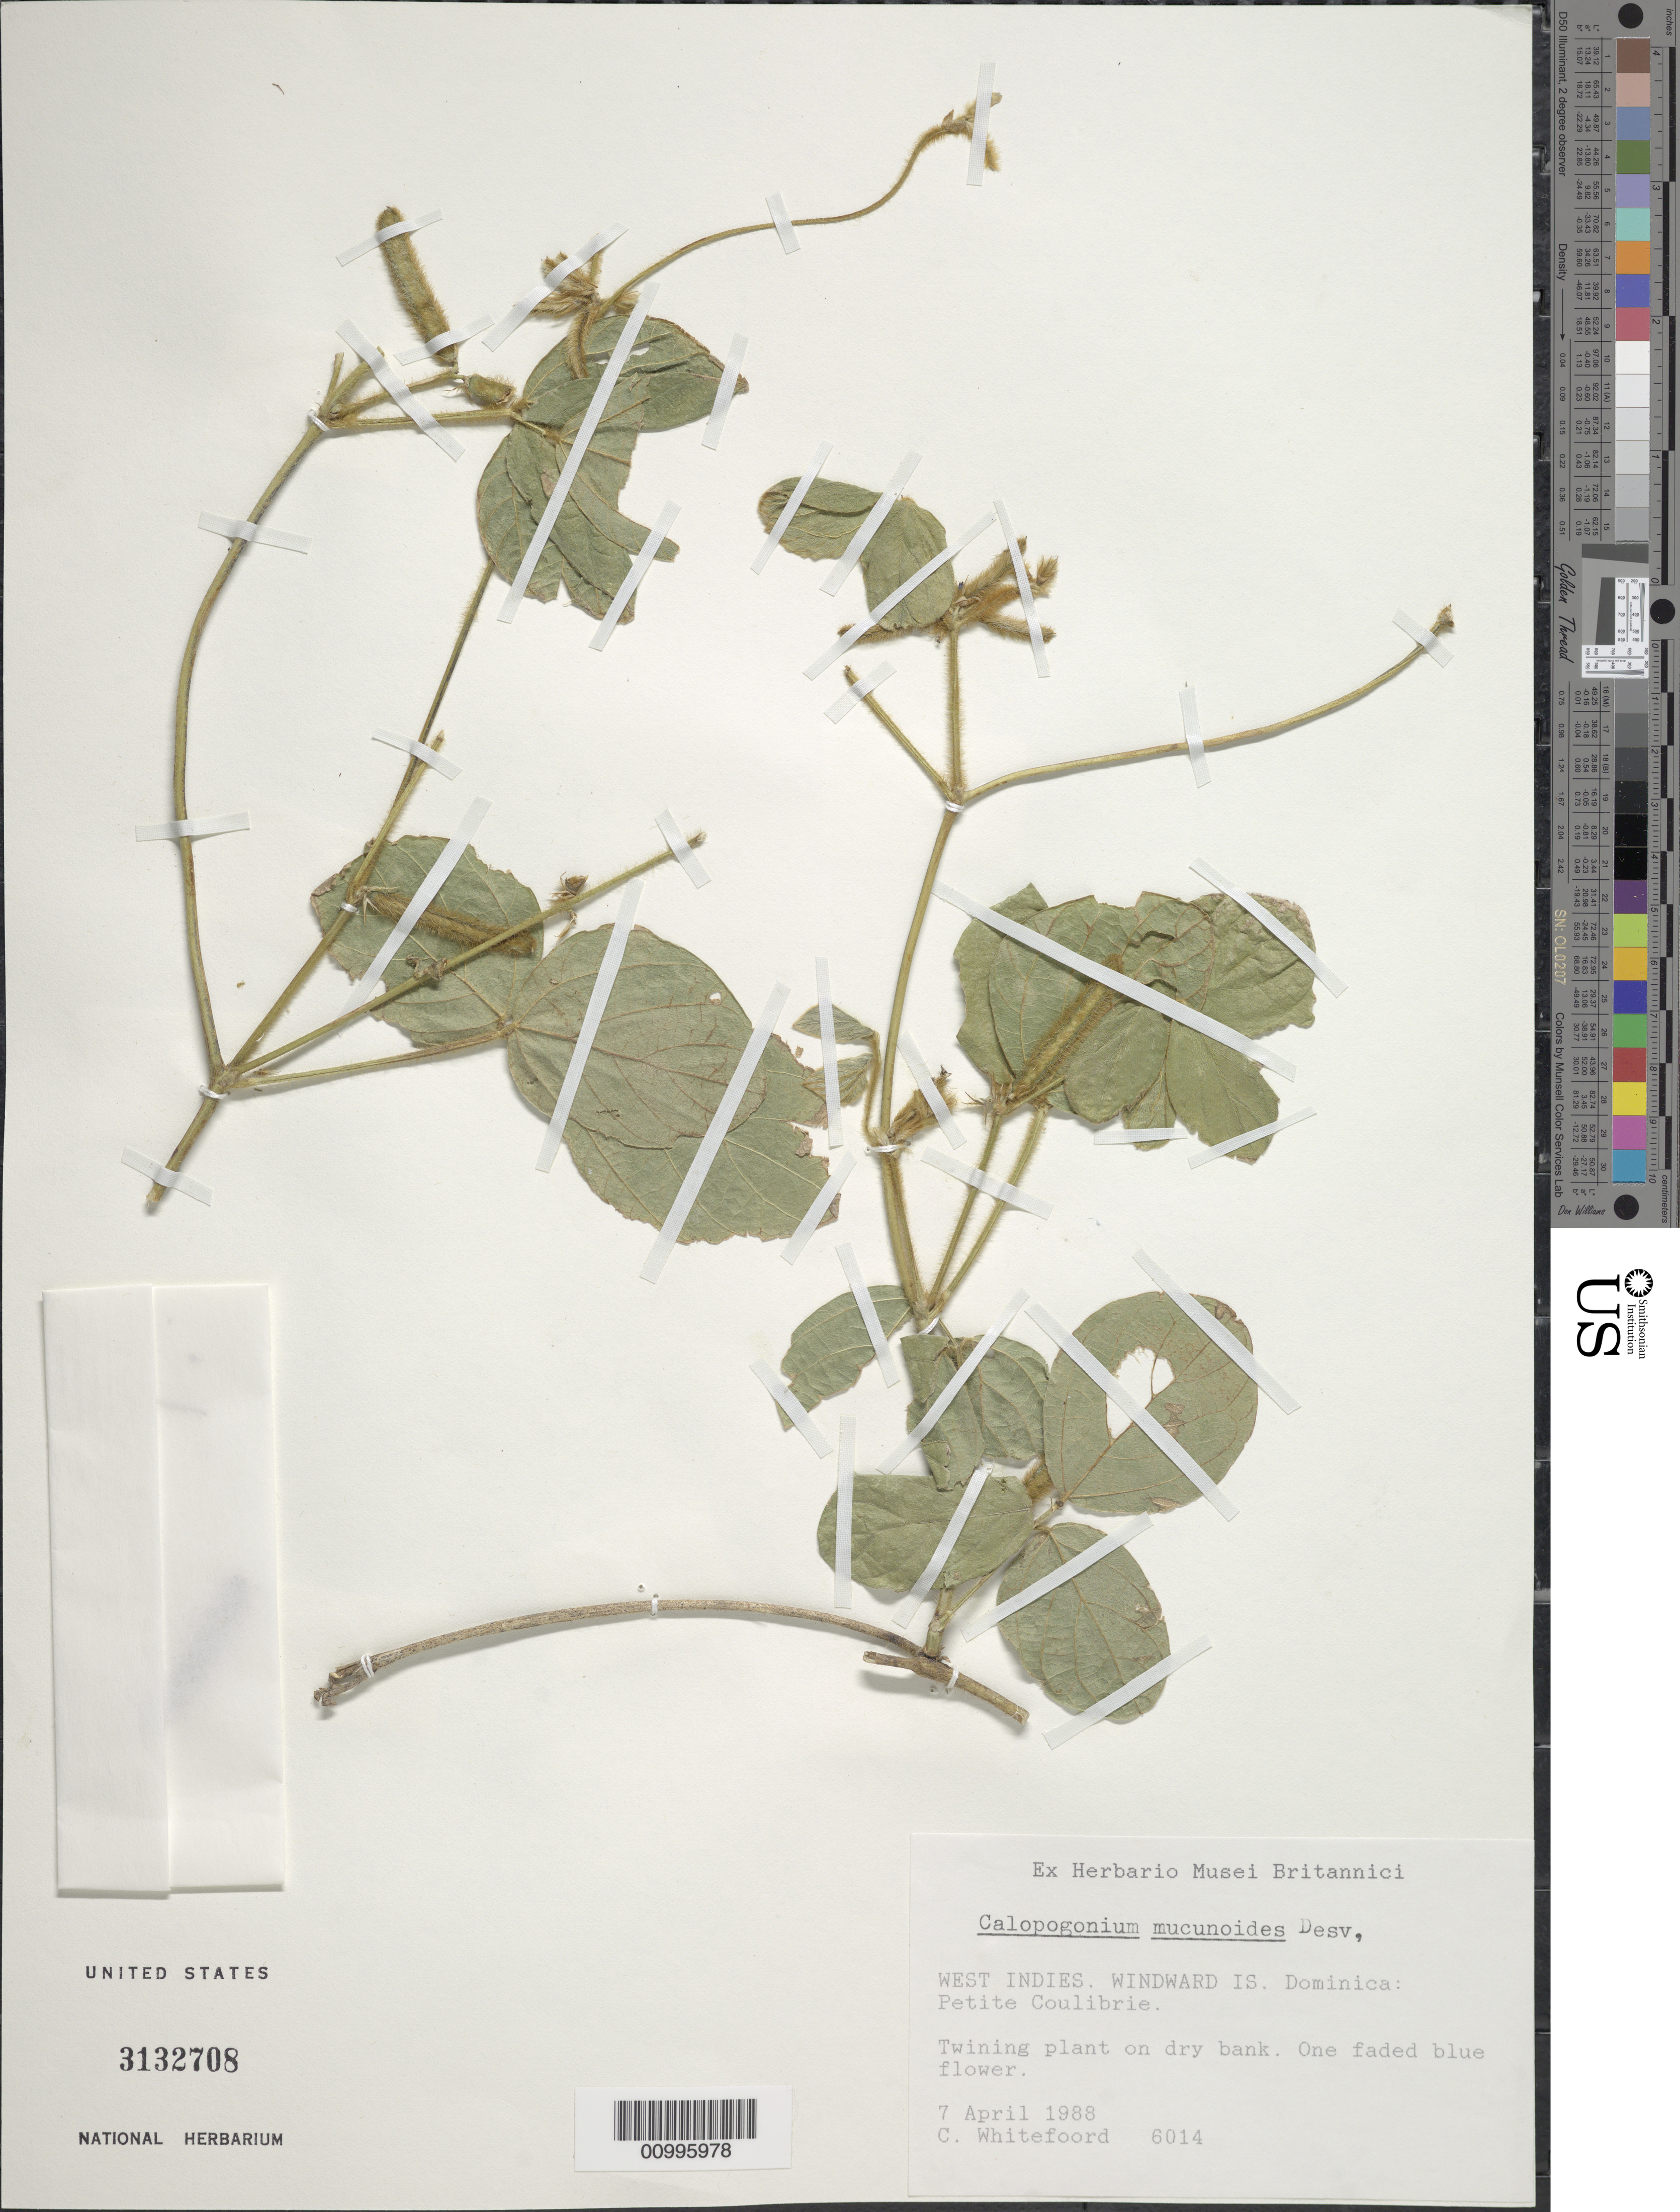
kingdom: Plantae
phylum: Tracheophyta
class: Magnoliopsida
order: Fabales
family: Fabaceae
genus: Calopogonium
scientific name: Calopogonium mucunoides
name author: Desv.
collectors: C. Whitefoord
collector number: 6014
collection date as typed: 07 Apr 1988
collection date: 1988-04-07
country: Dominica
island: Dominica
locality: Petite Coulbrie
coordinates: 0 N, 0 E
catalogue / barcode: US 3162708